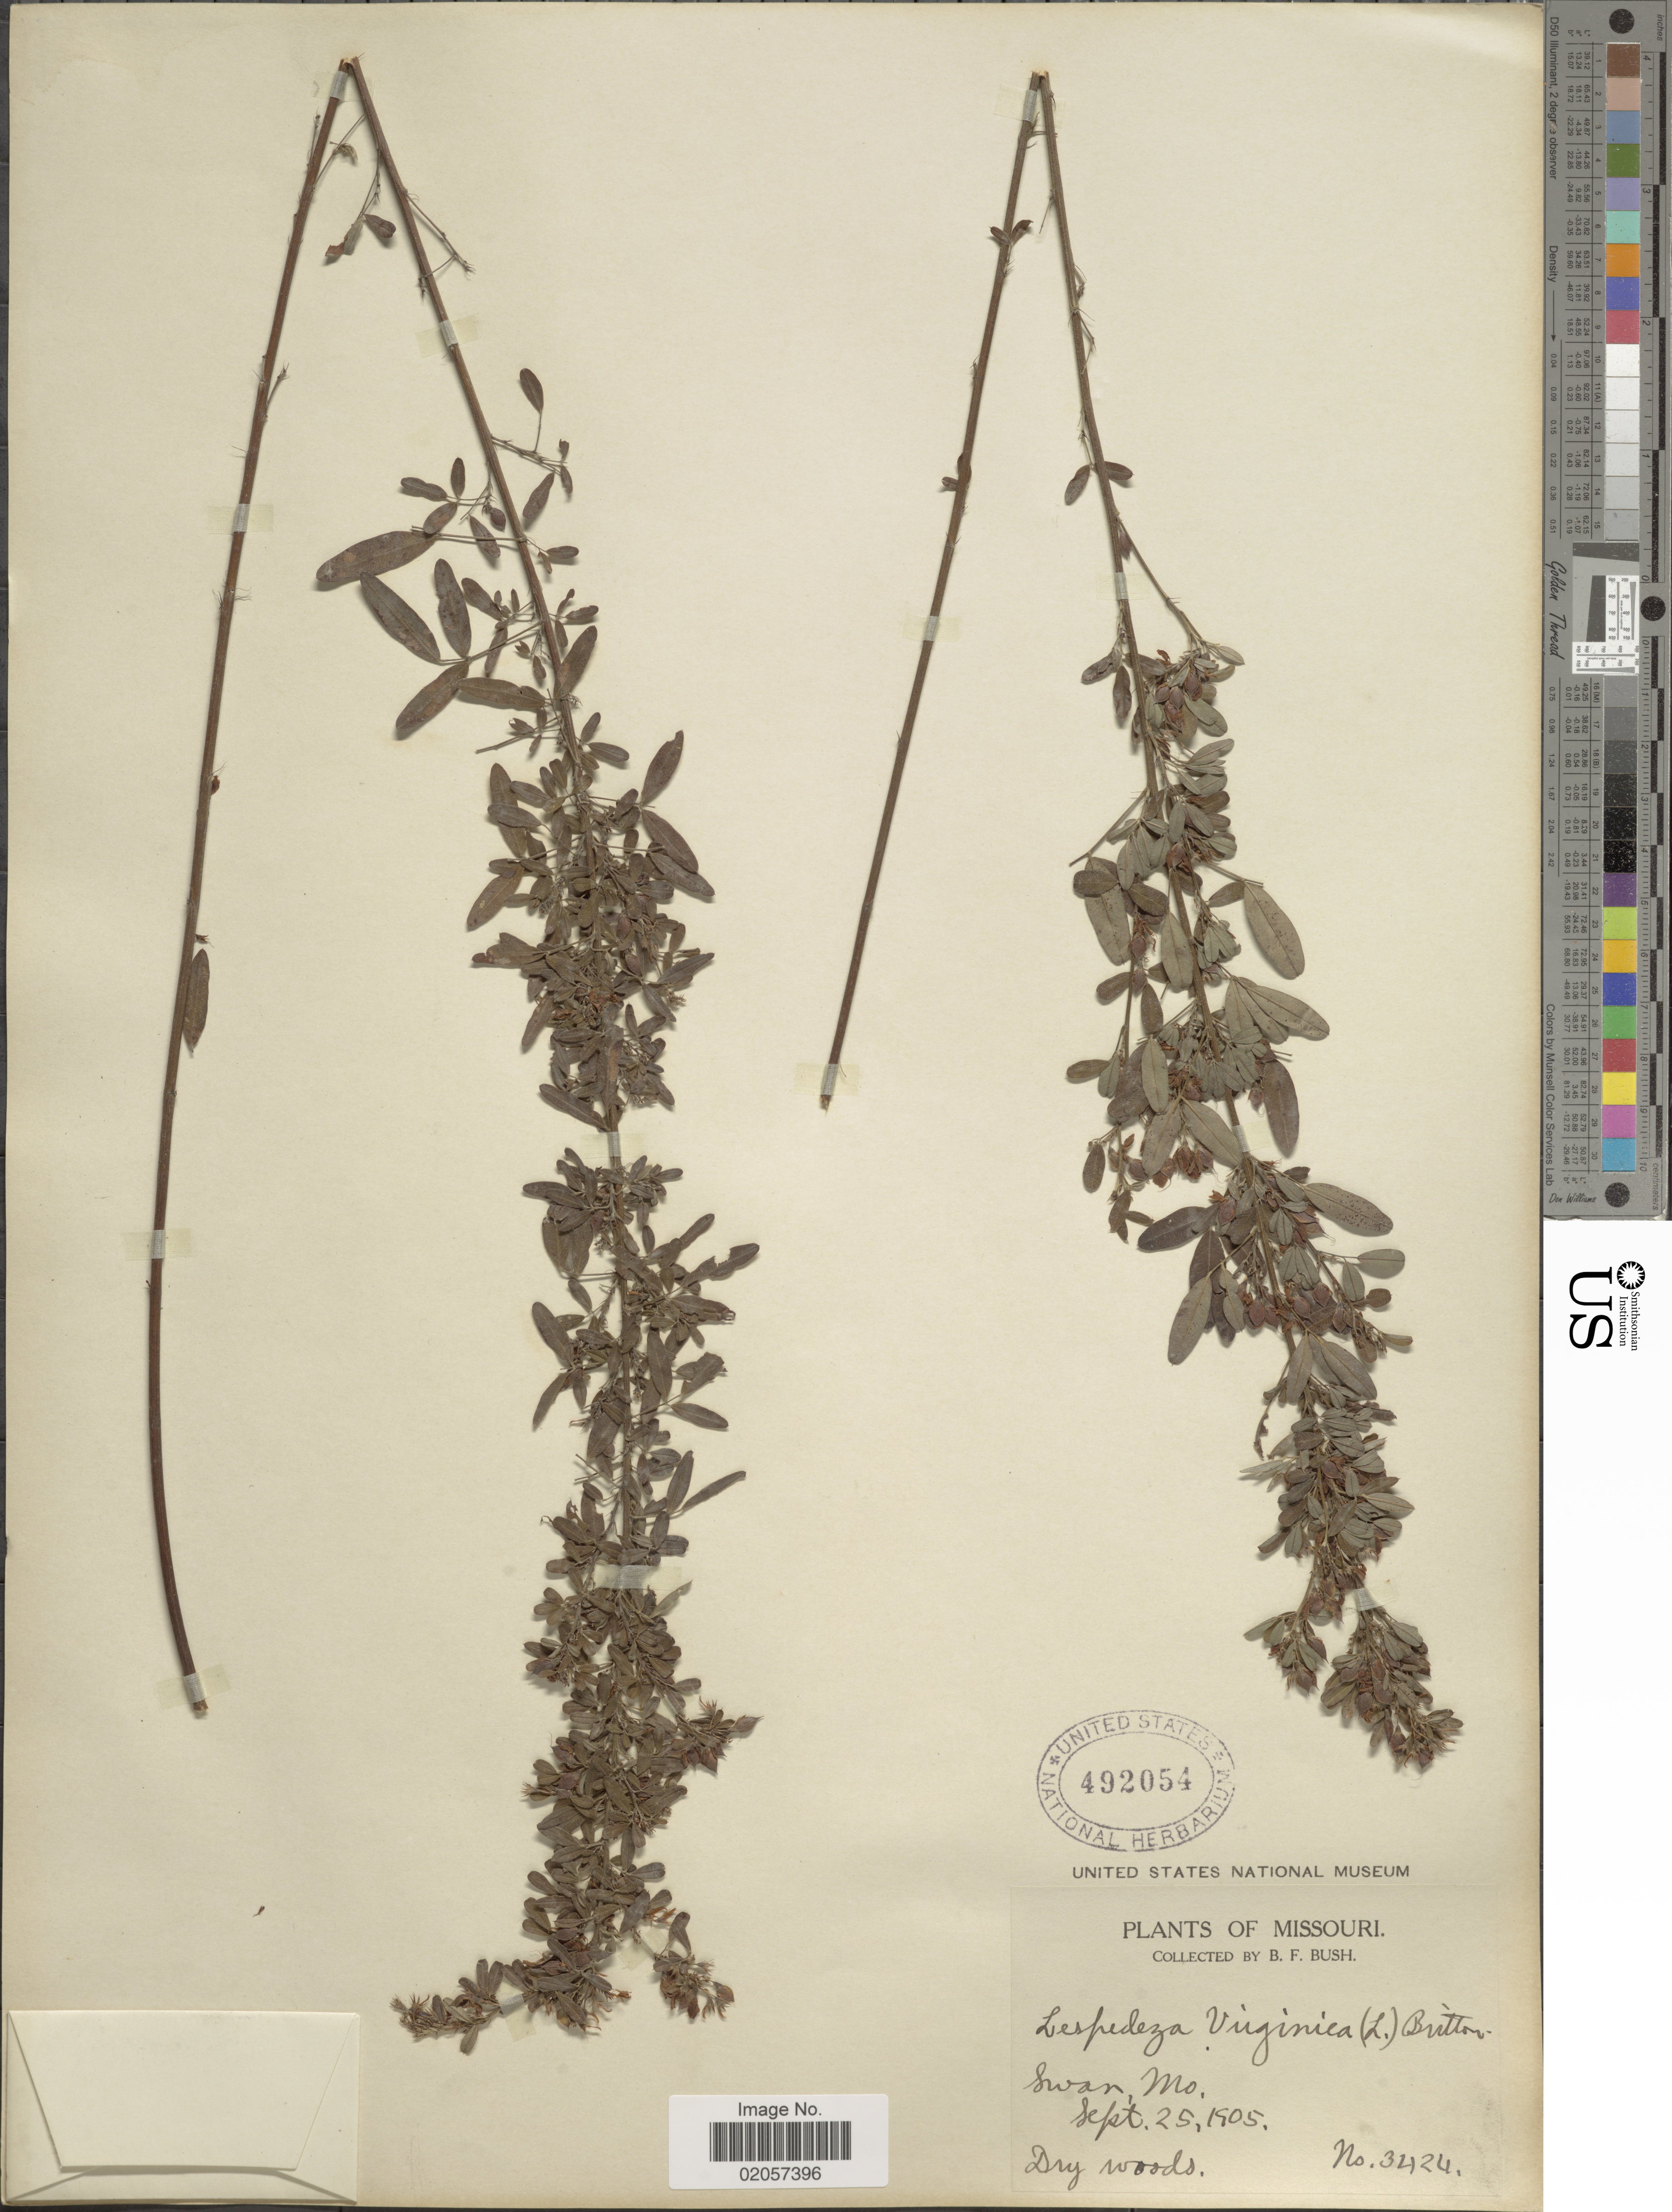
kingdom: Plantae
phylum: Tracheophyta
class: Magnoliopsida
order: Fabales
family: Fabaceae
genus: Lespedeza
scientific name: Lespedeza virginica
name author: (L.) Britton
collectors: B. F. Bush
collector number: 3424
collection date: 1905-09-25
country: United States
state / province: Missouri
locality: Swan, Mo. Missouri,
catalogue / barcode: US 492054